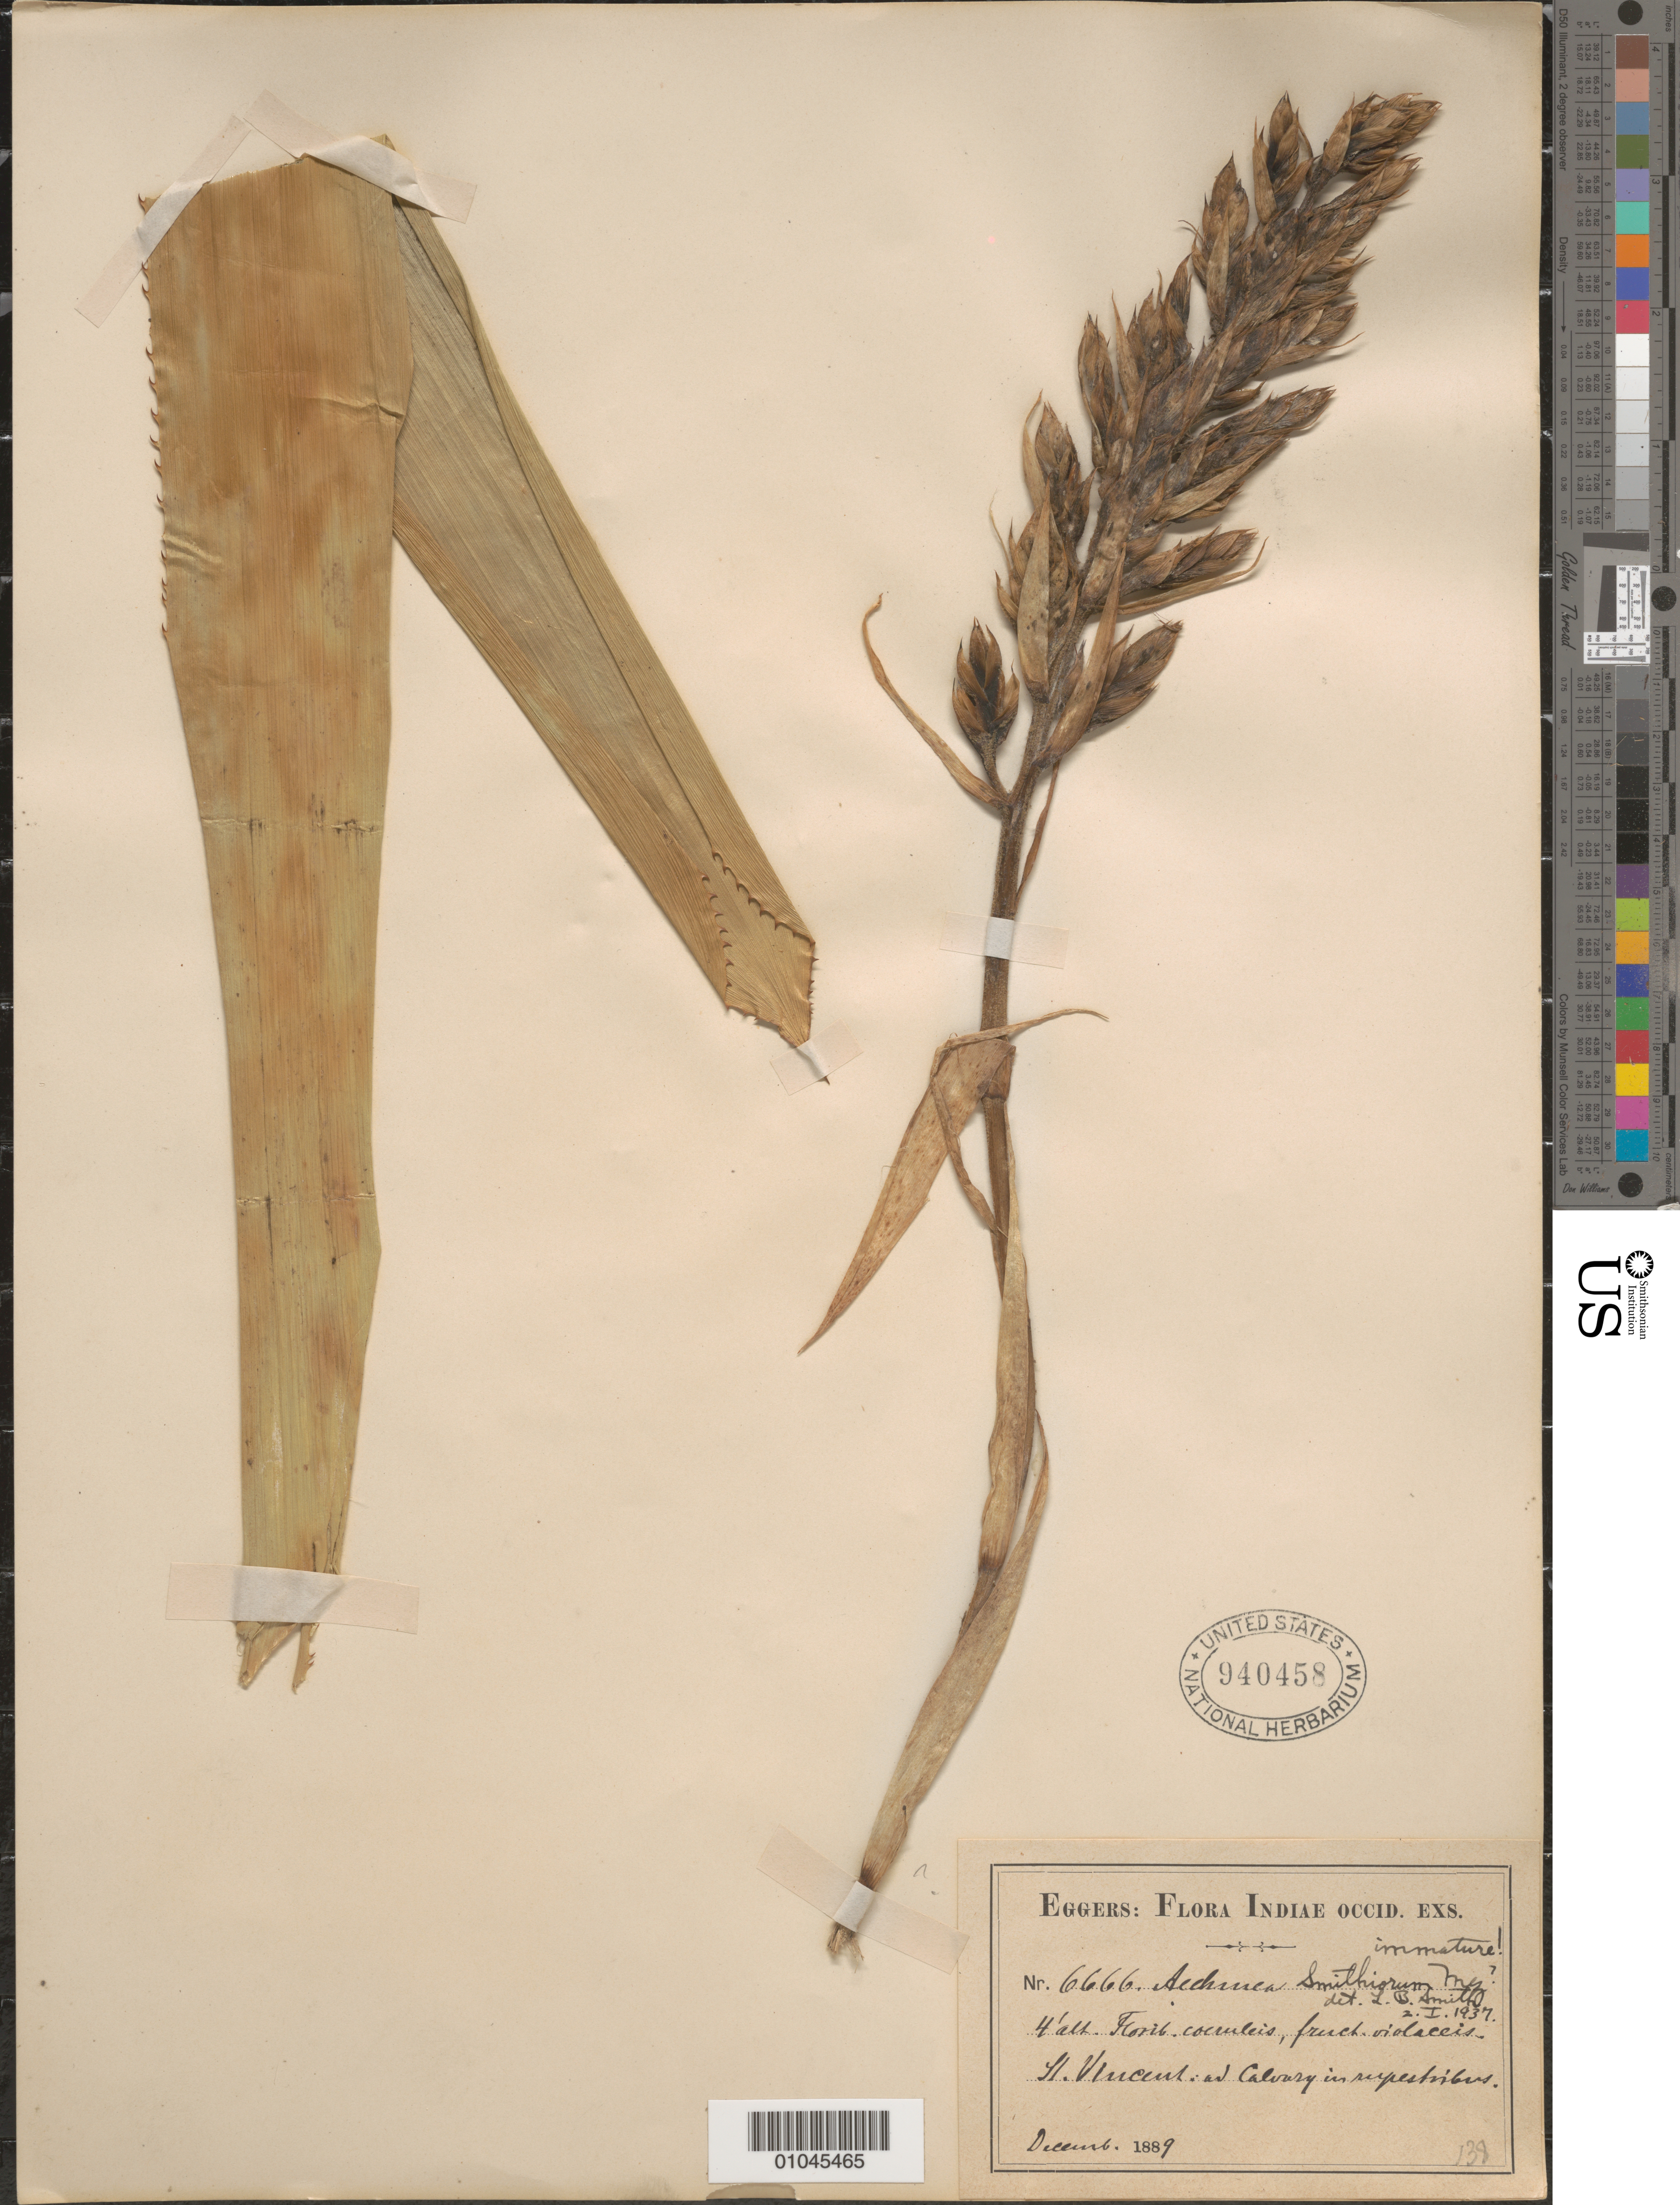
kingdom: Plantae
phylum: Tracheophyta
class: Liliopsida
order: Poales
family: Bromeliaceae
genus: Aechmea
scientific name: Aechmea smithiorum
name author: Mez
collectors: H. F. A. von Eggers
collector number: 6666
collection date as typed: Dec 1889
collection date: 1889-12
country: Dominican Republic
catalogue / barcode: US 940458